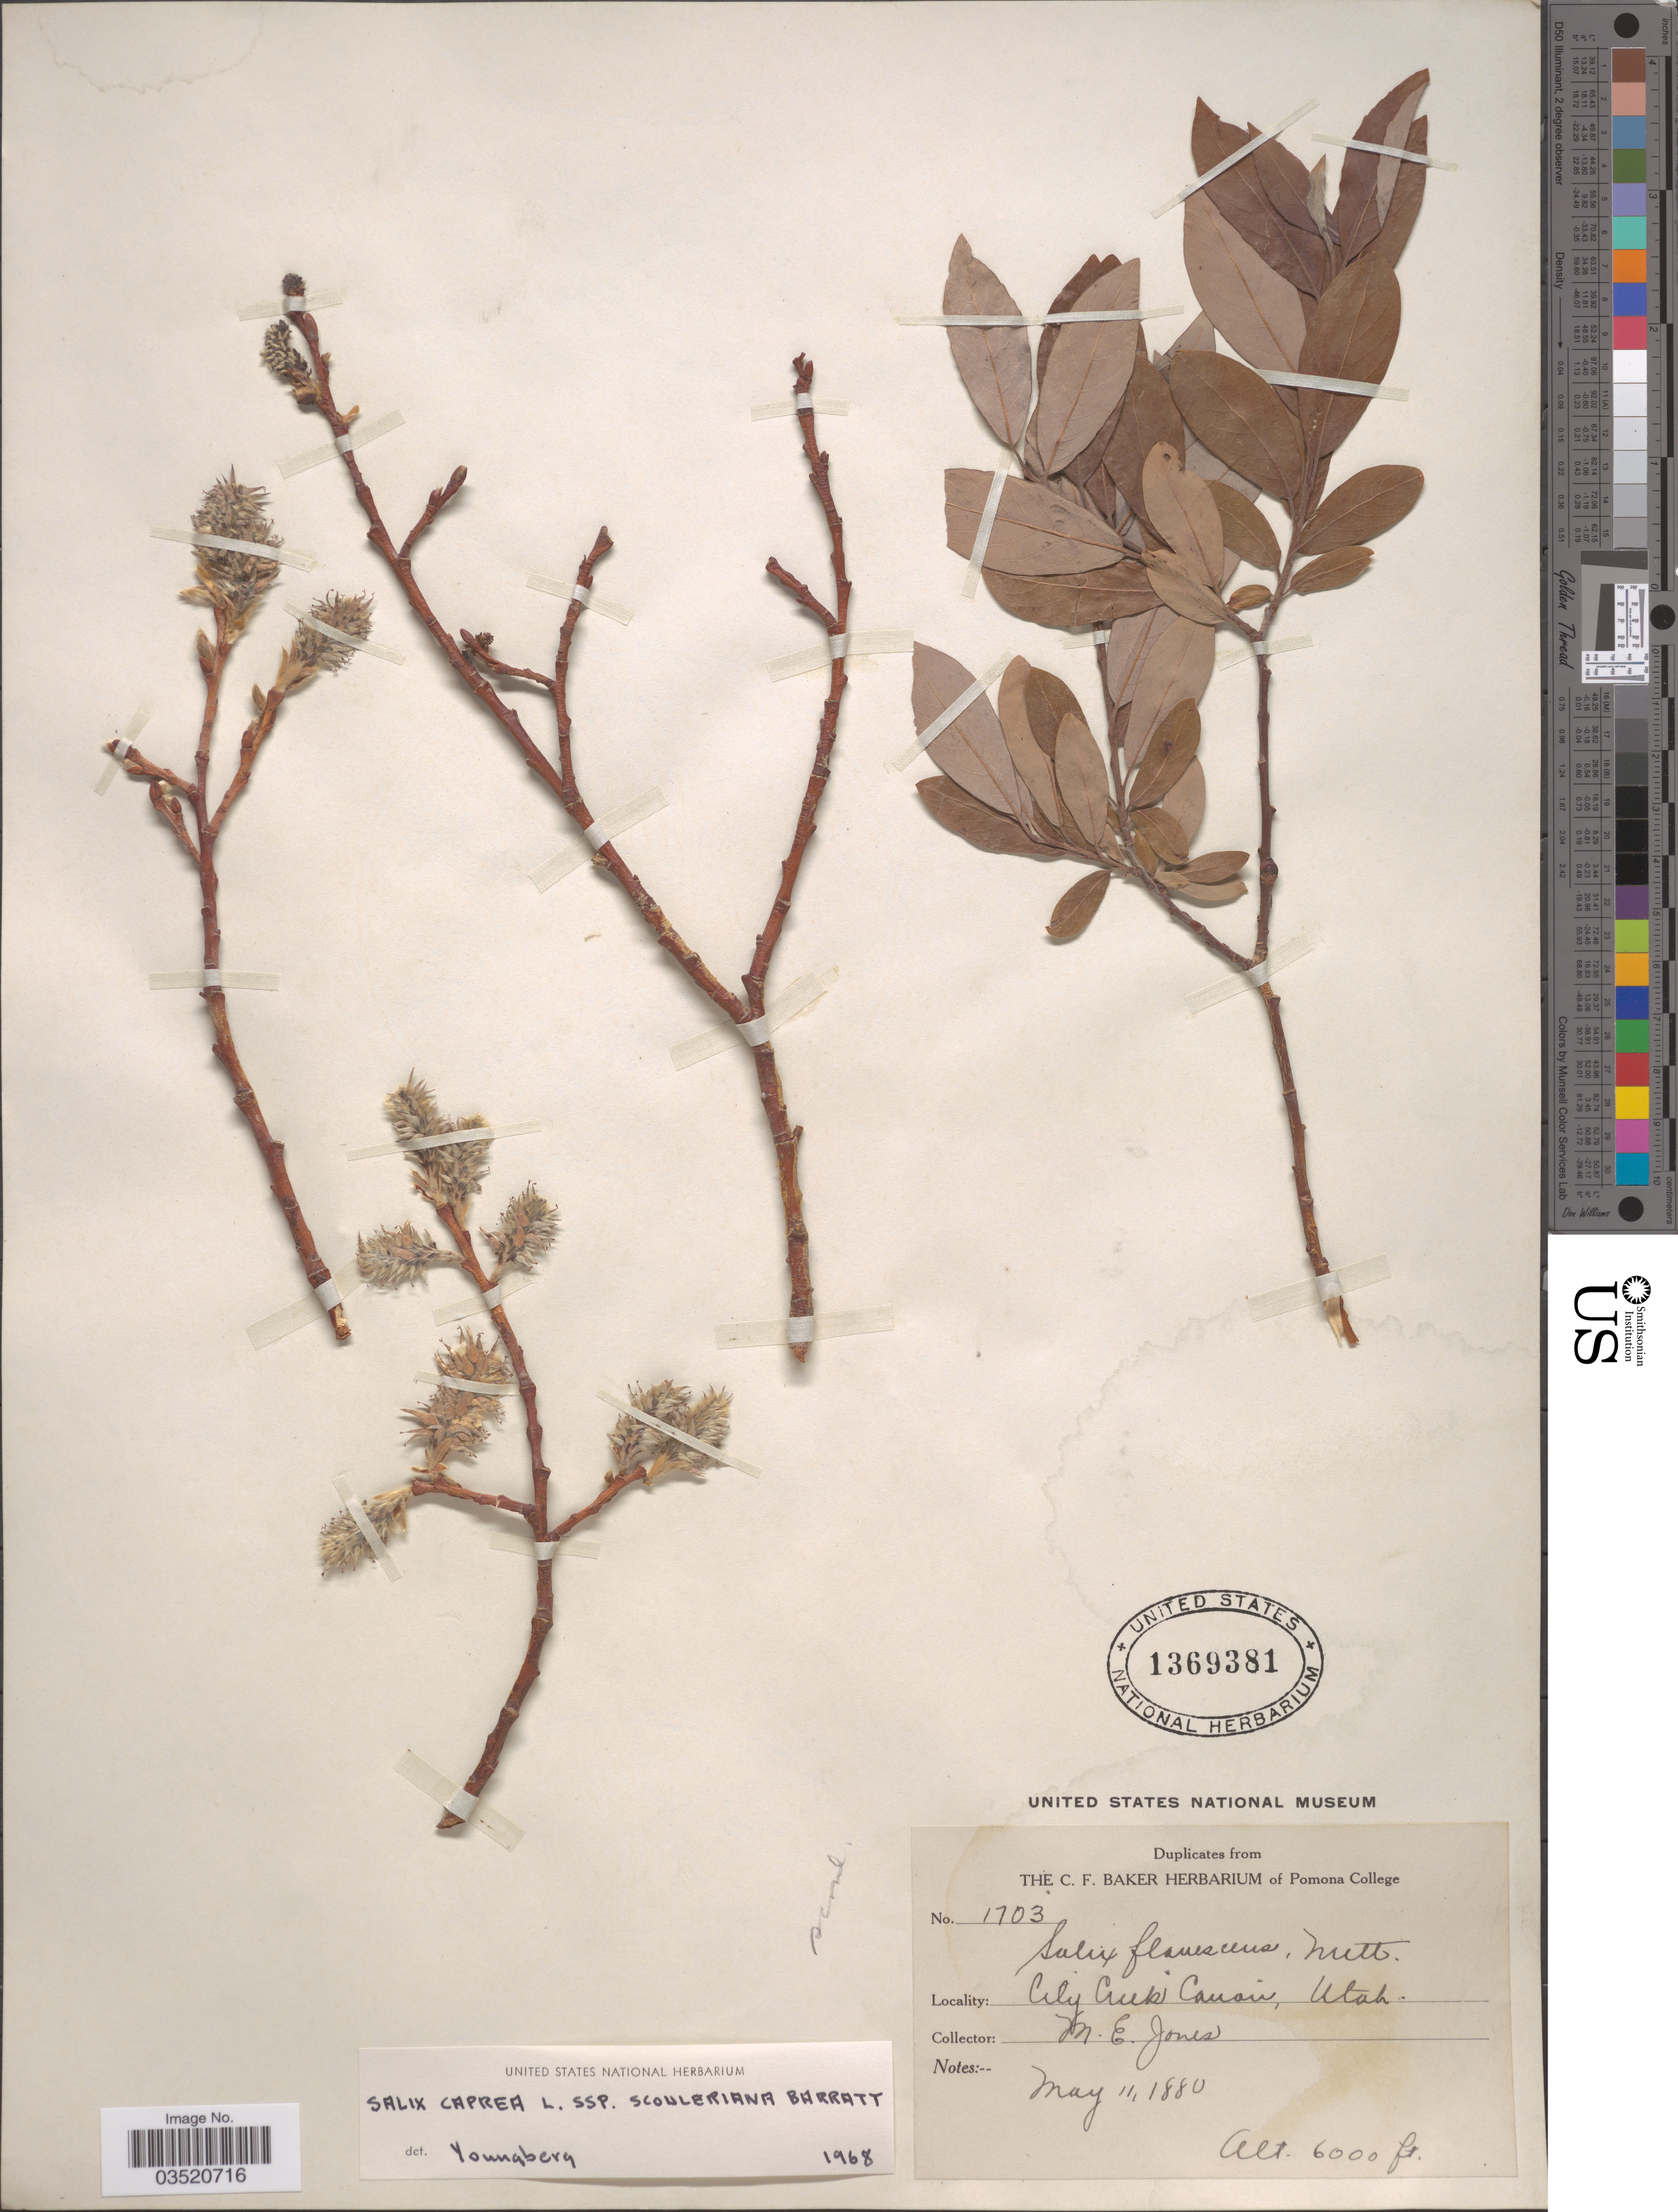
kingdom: Plantae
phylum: Tracheophyta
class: Magnoliopsida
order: Malpighiales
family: Salicaceae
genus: Salix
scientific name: Salix scouleriana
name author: Barratt ex Hook.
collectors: M. E. Jones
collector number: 1703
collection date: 1880-05-11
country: United States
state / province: Utah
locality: City Creek Canon.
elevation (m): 1829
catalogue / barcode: US 1369381